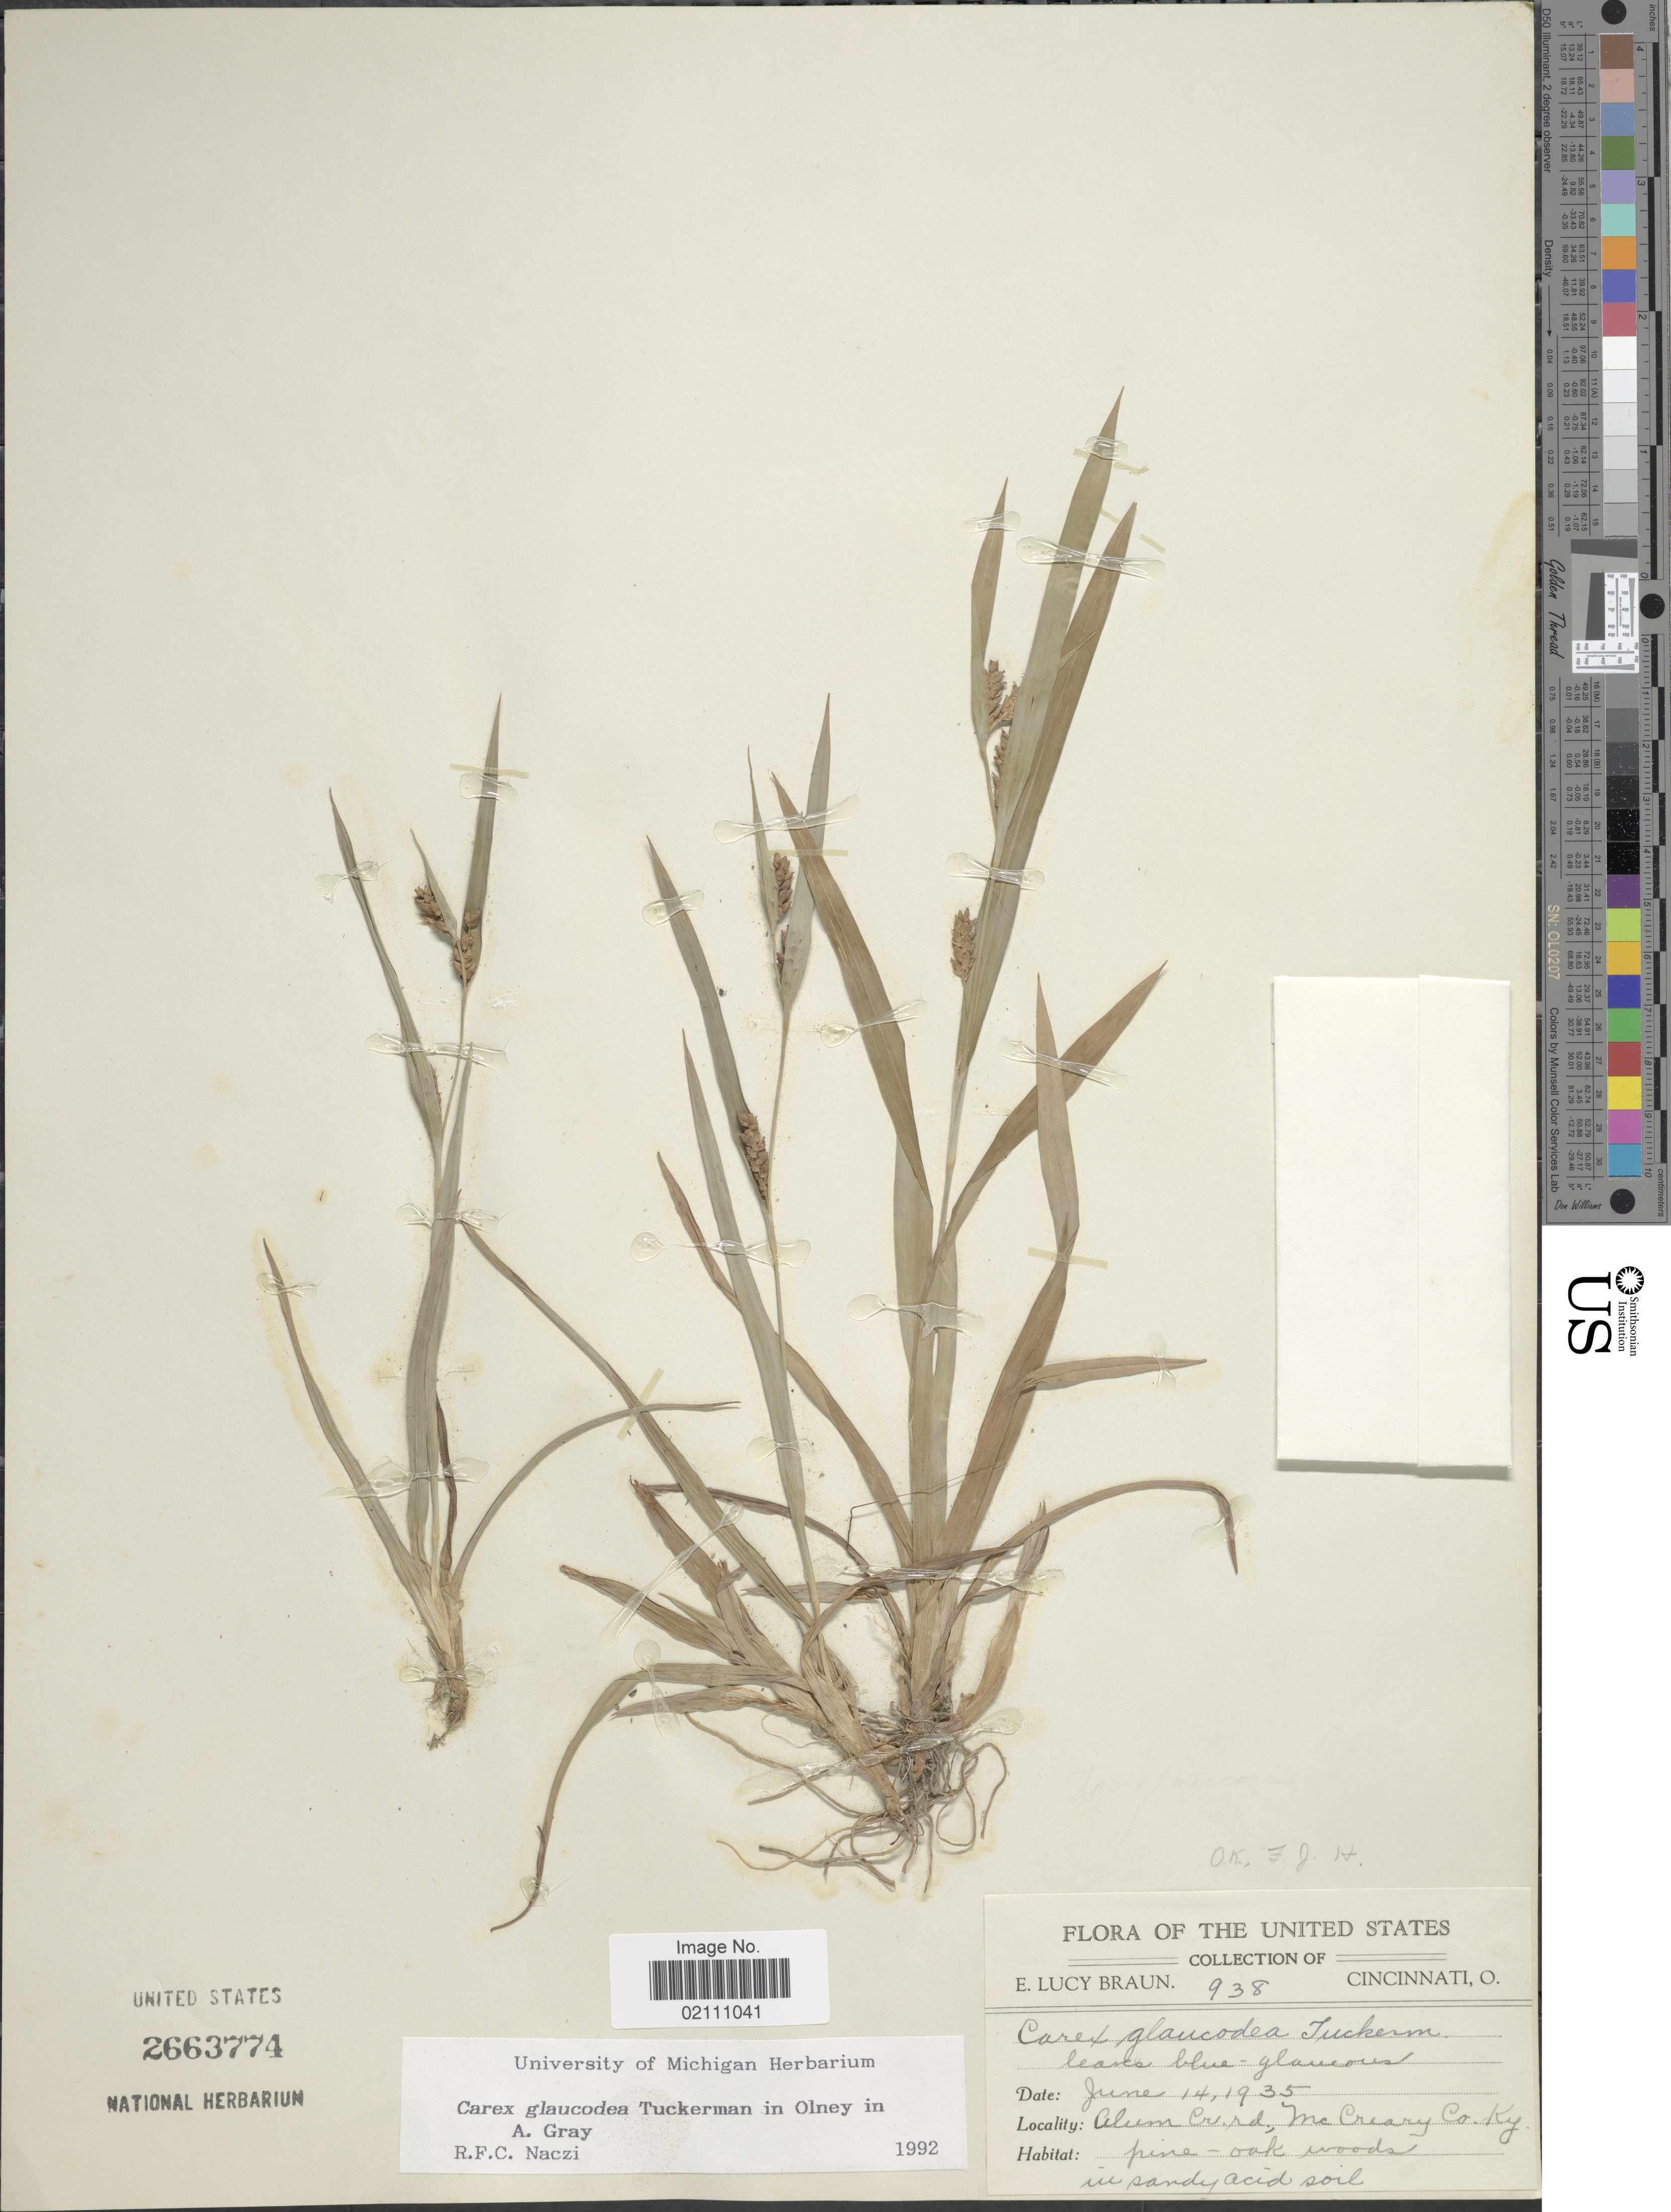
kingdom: Plantae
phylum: Tracheophyta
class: Liliopsida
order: Poales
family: Cyperaceae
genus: Carex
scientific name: Carex glaucodea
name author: Tuck. ex Olney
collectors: E. L. Braun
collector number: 938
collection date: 1935-06-14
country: United States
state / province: Kentucky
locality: Alum Cr. rd, McCreary Co., Ky.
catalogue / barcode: US 2663774